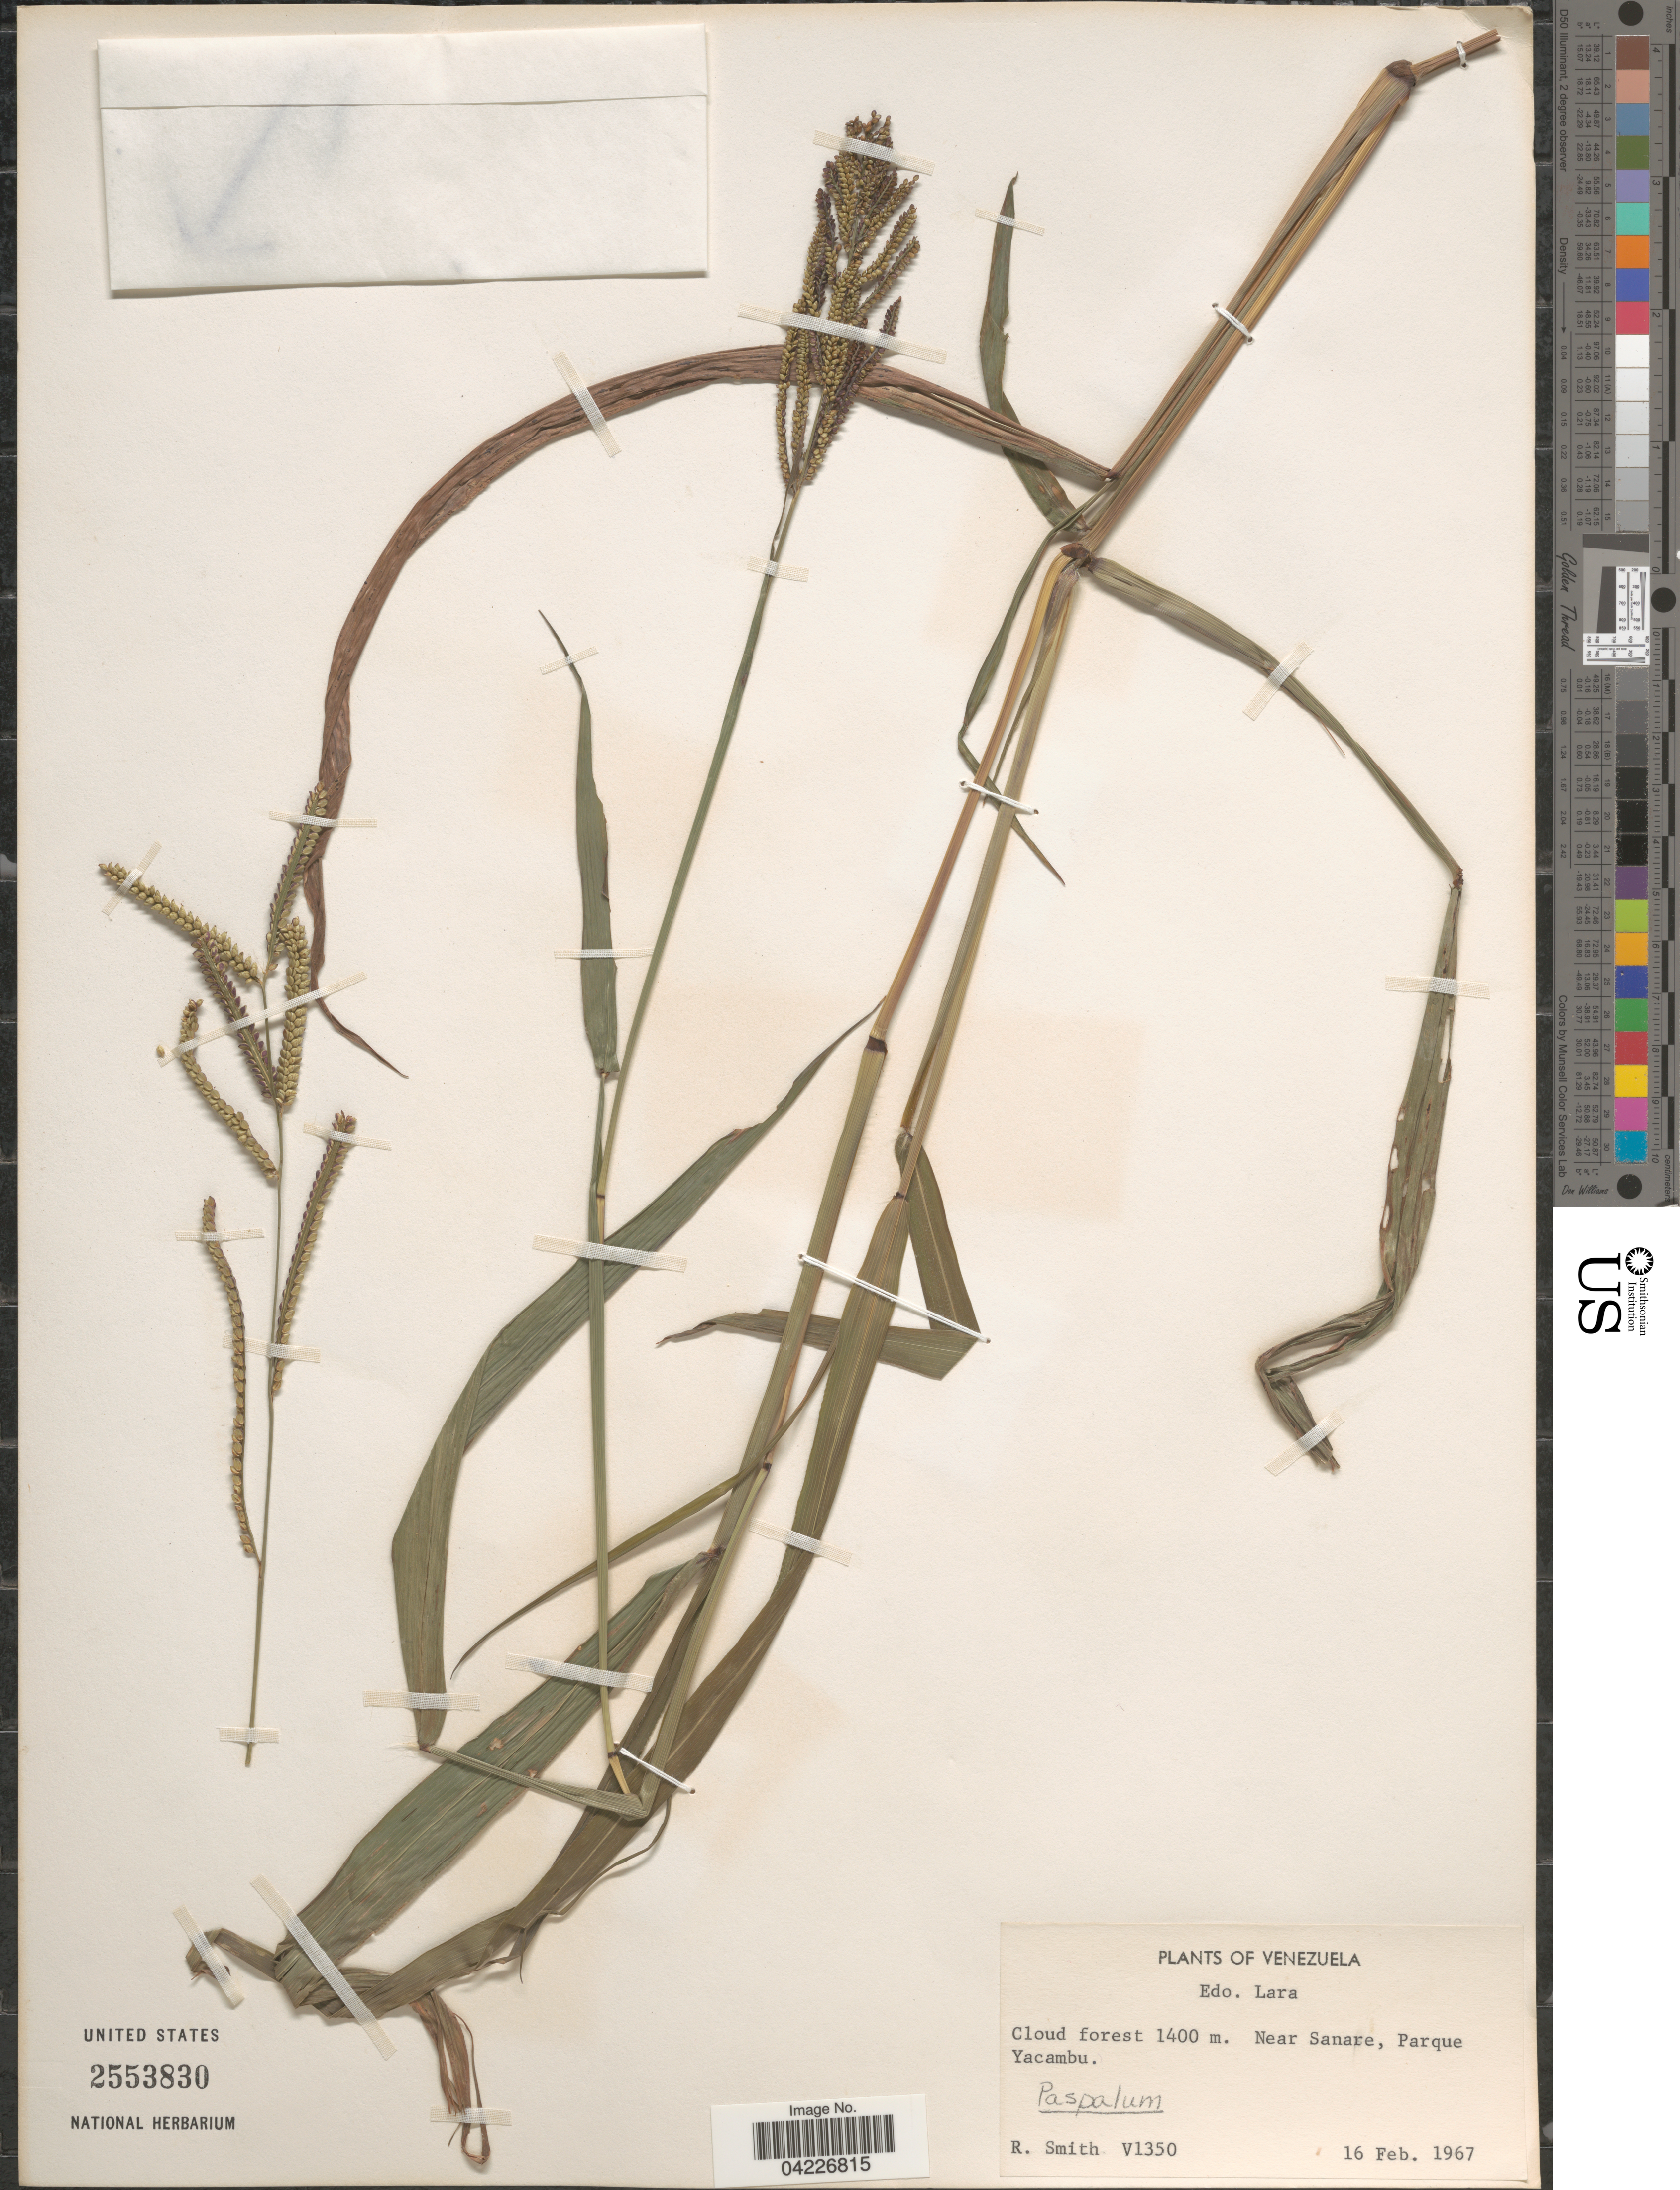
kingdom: Plantae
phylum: Tracheophyta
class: Liliopsida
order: Poales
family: Poaceae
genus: Paspalum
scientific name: Paspalum sp.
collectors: R. Smith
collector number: V1350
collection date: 1967-02-16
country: Venezuela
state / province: Lara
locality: Cloud forest. Near Sanare, Parque Yacambu.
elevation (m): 1400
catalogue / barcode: US 2553830